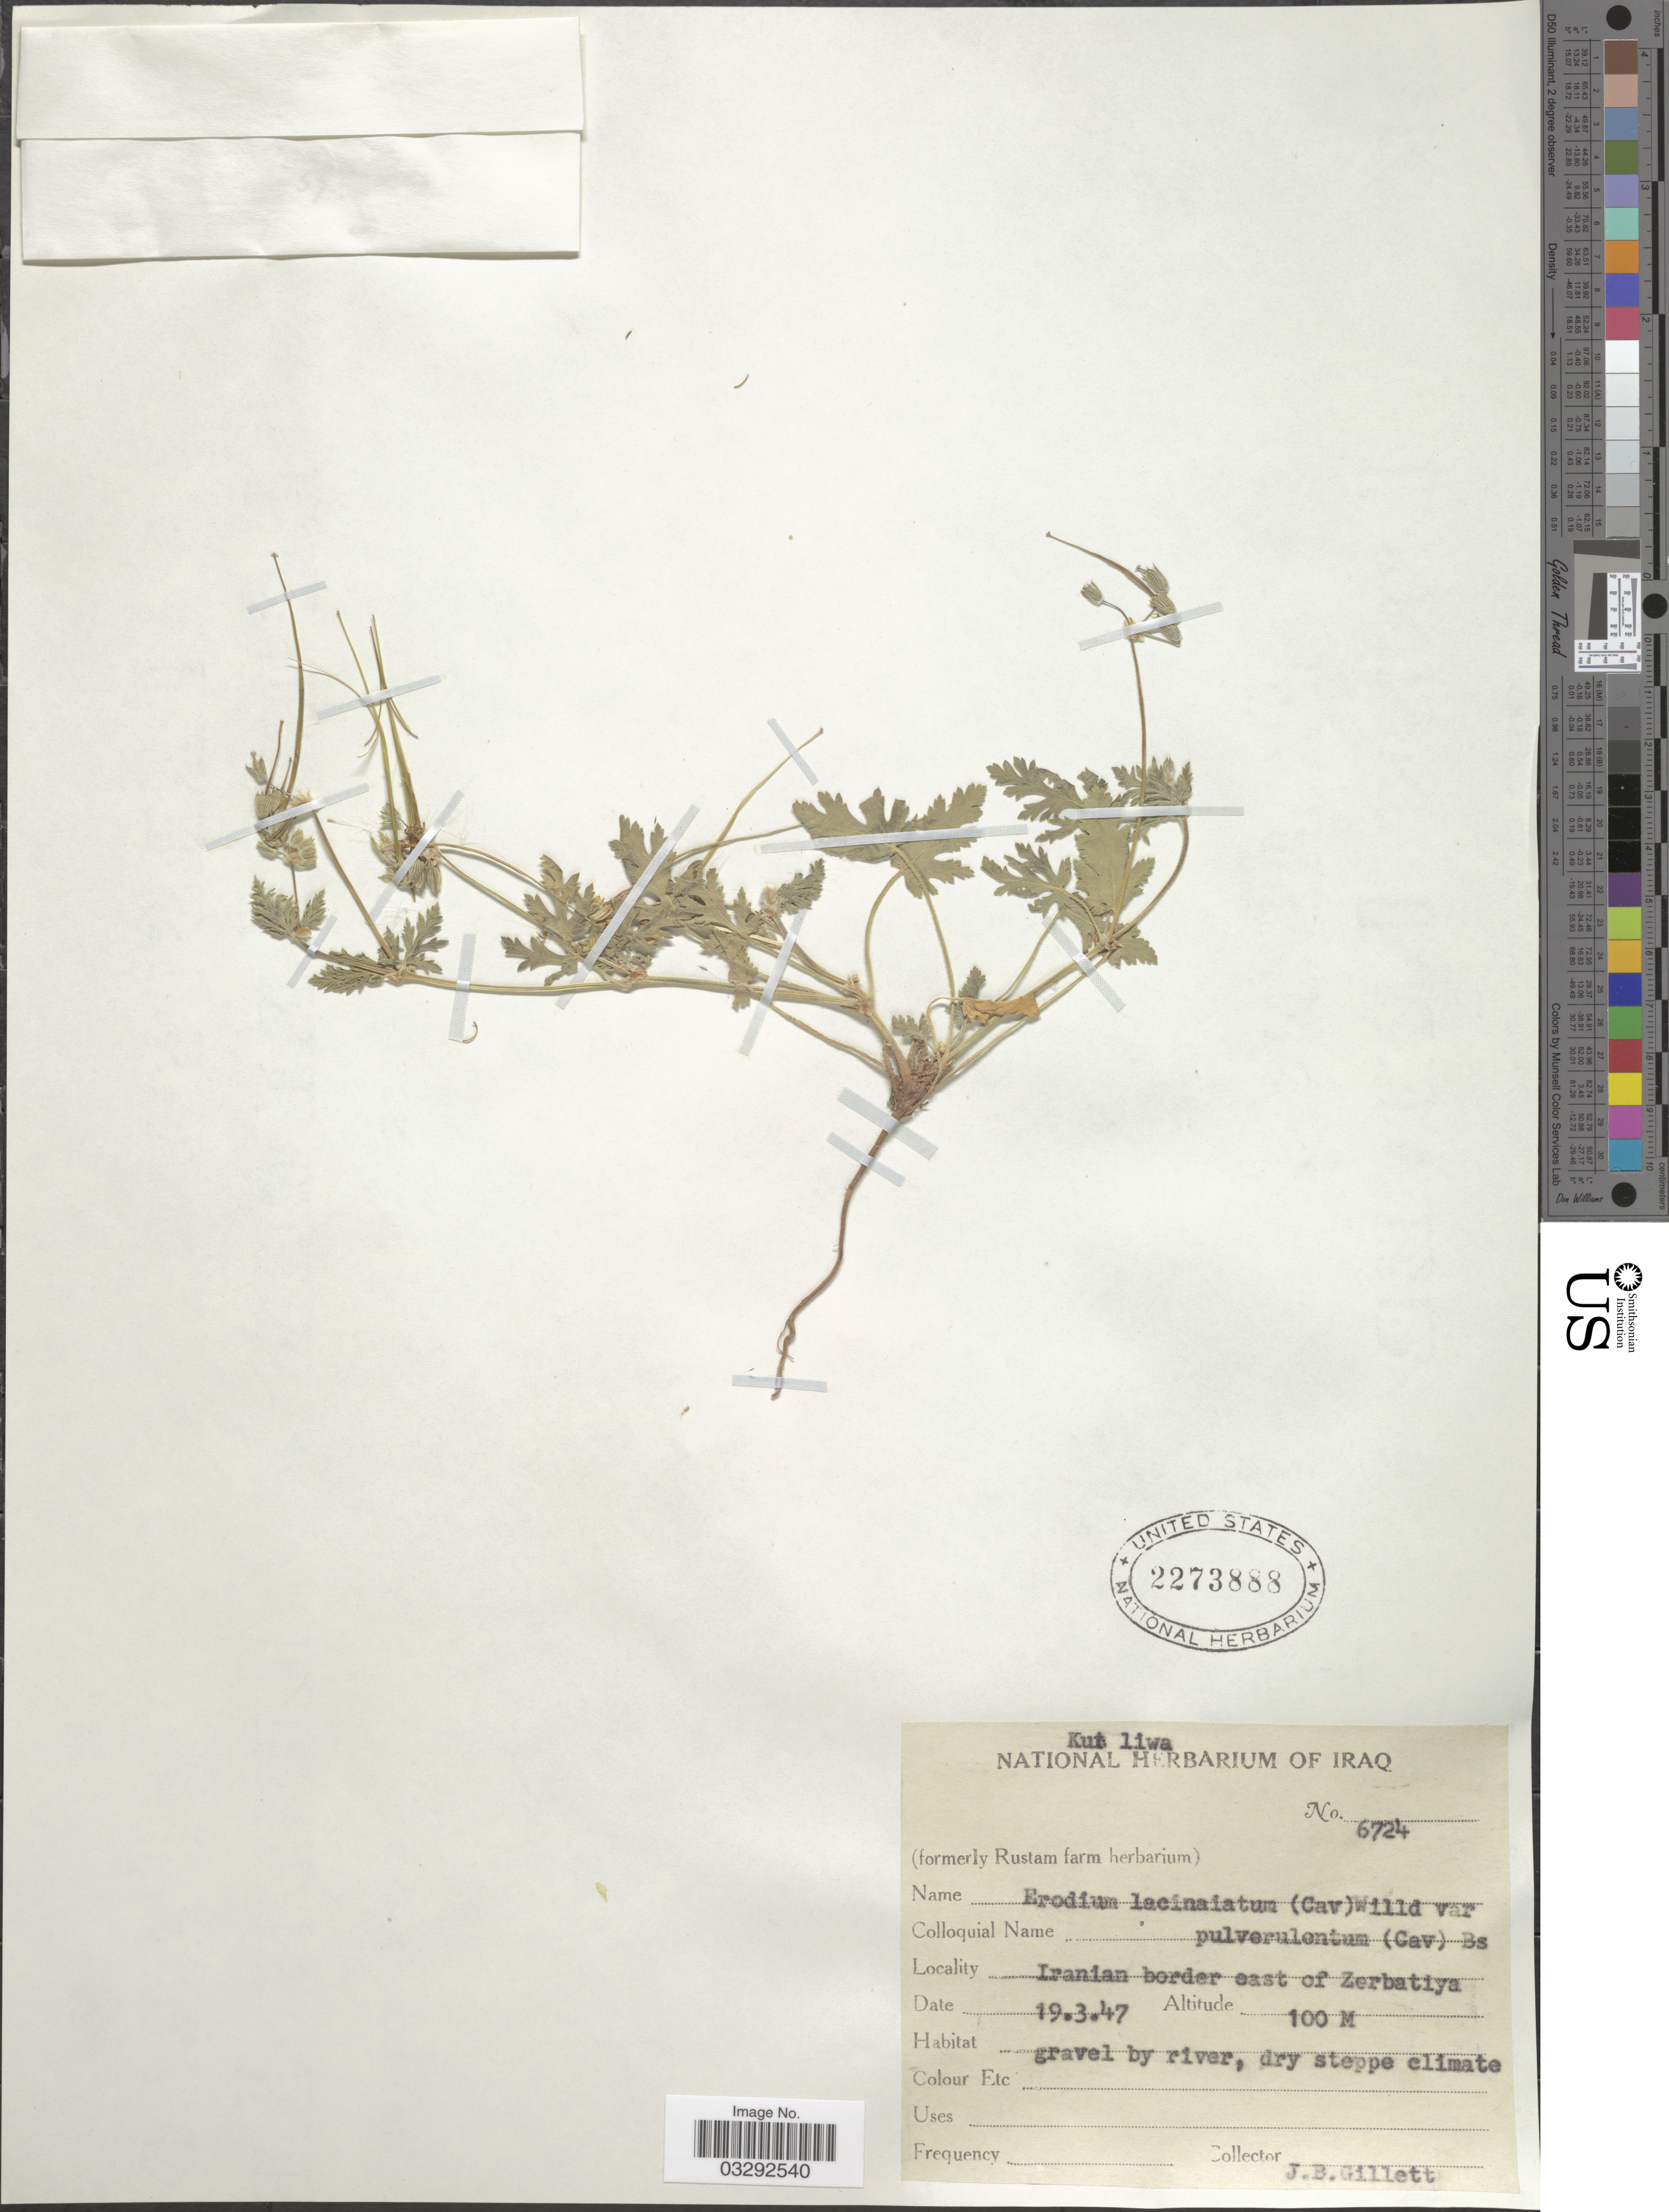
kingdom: Plantae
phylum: Tracheophyta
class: Magnoliopsida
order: Geraniales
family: Geraniaceae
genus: Erodium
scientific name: Erodium pulverulentum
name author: Willd.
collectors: J. B. Gillett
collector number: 6724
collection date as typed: Transcribed d/m/y: 19/3/47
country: Iraq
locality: Kut liwa. Iranian border east of Zerbatiya.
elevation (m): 100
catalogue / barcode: US 2273888